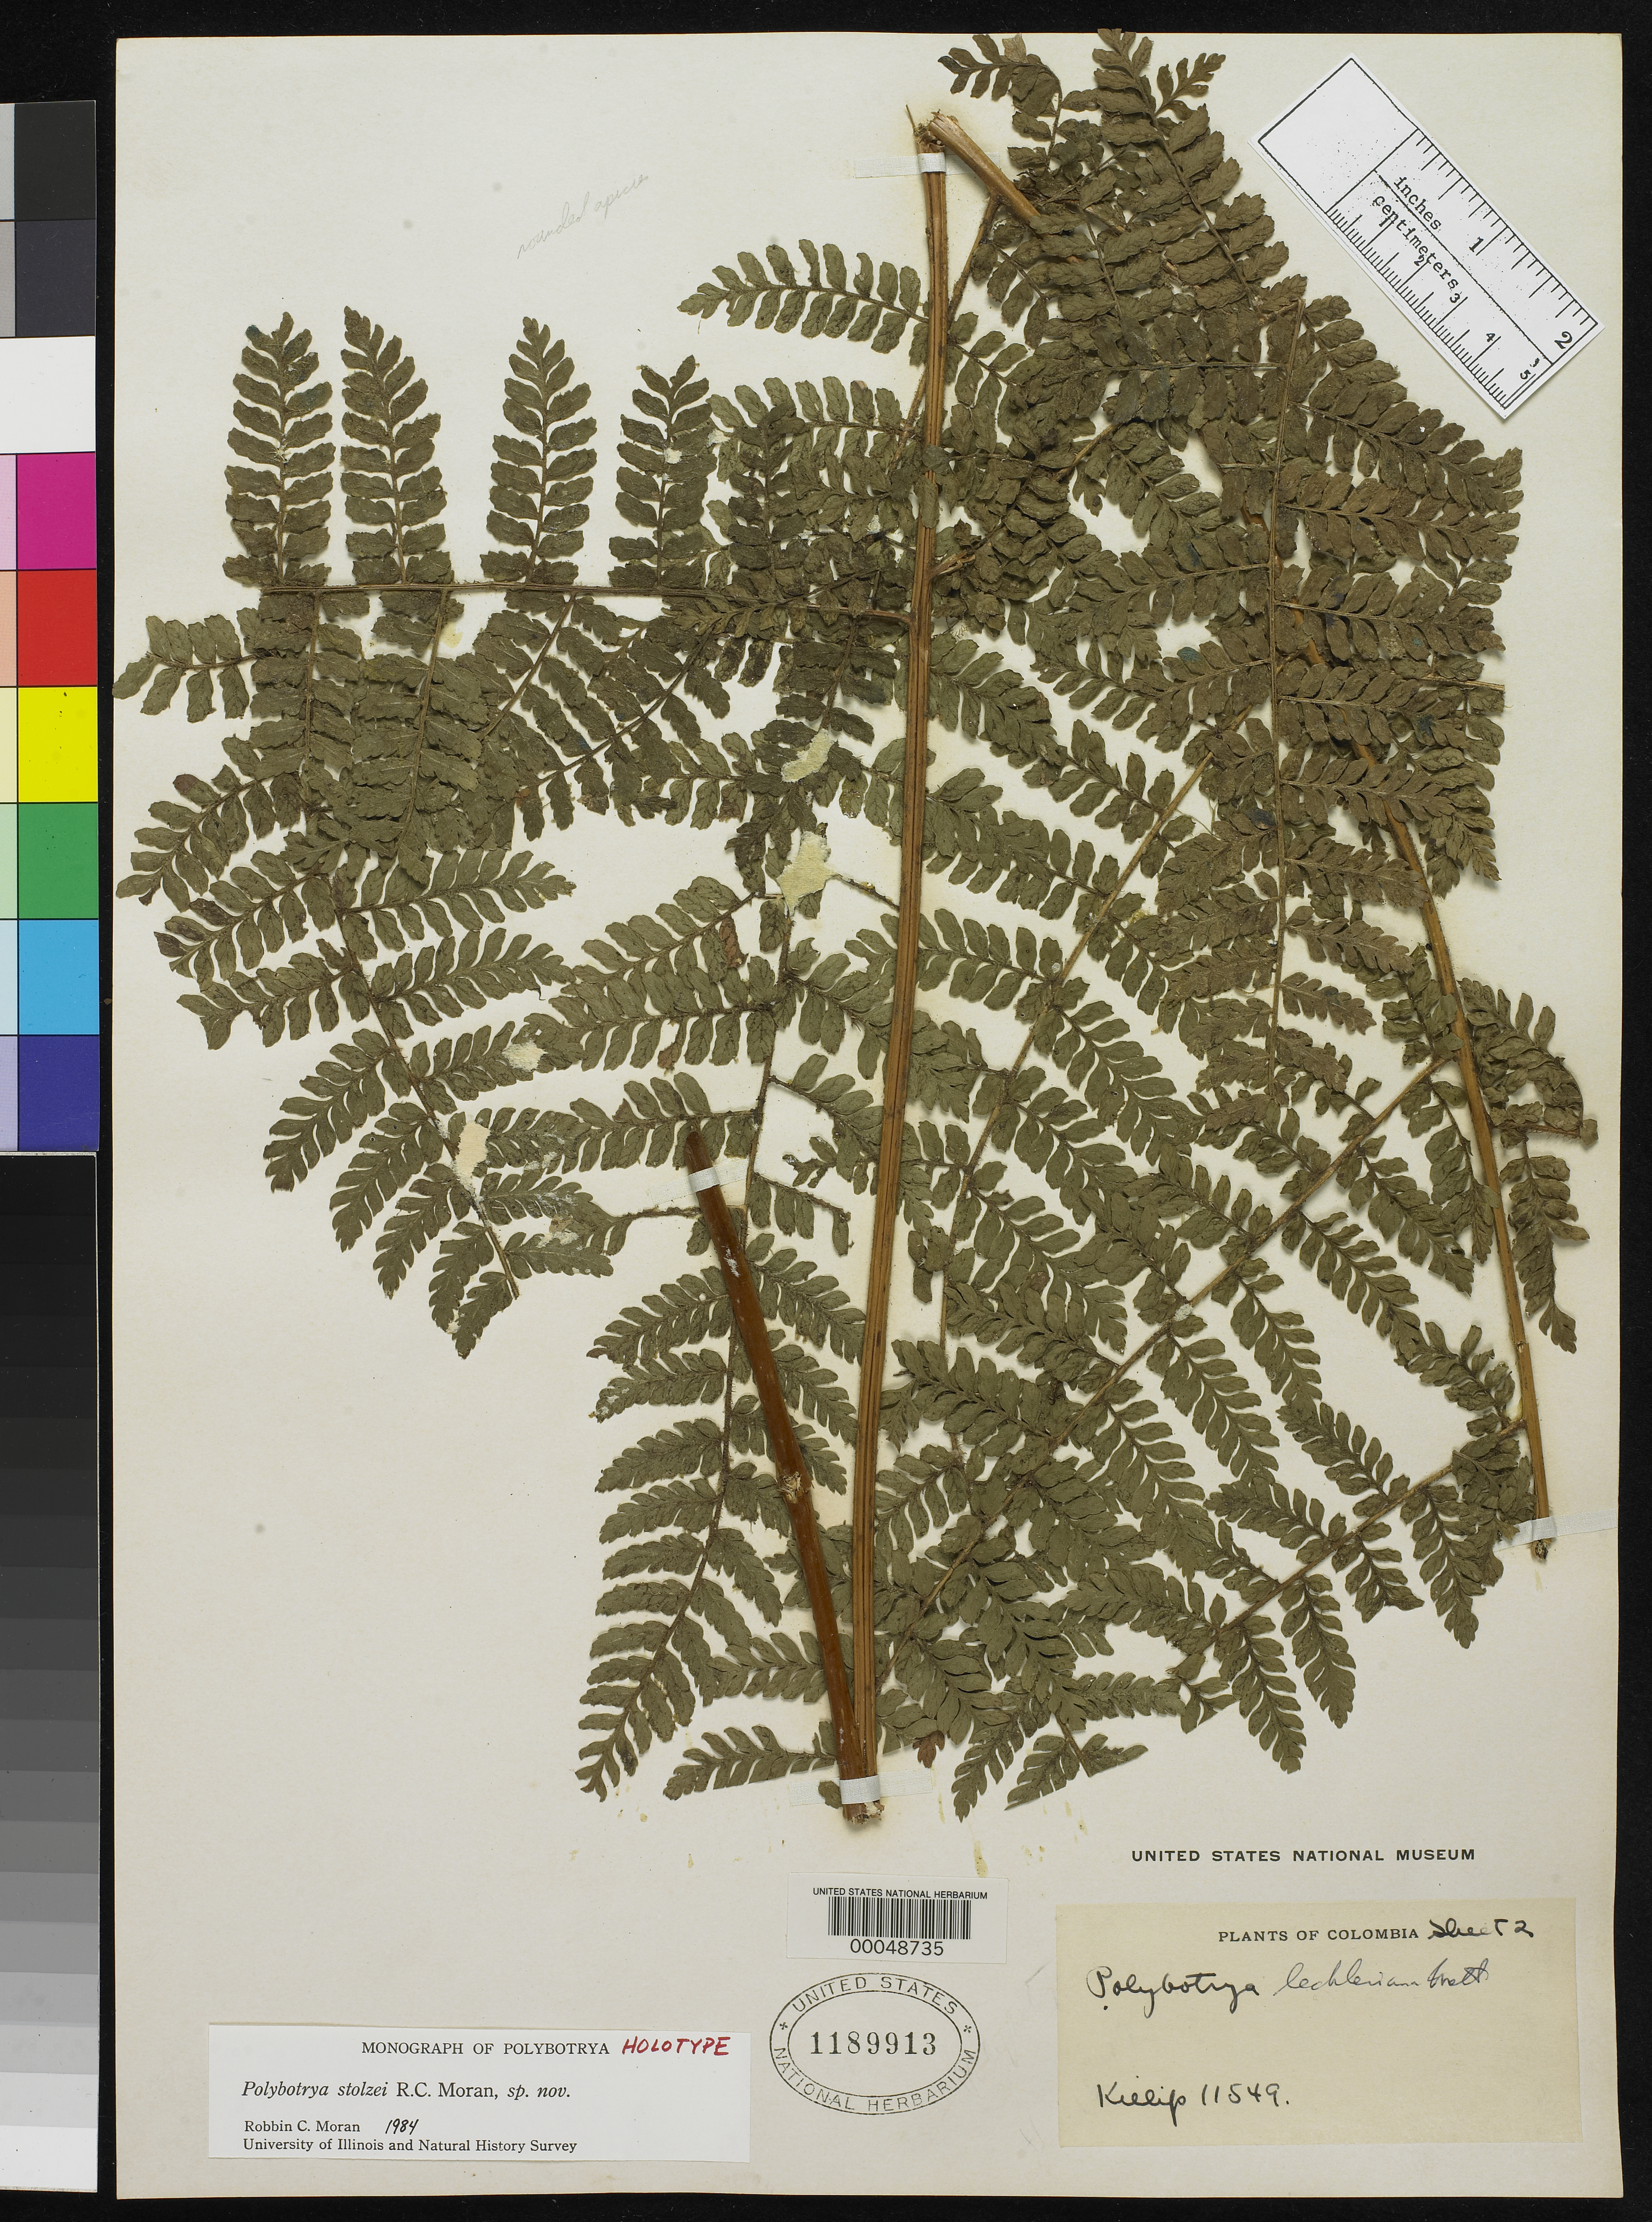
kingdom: Plantae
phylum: Tracheophyta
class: Polypodiopsida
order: Polypodiales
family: Dryopteridaceae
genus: Polybotrya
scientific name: Polybotrya stolzei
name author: R.C. Moran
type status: Holotype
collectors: E. P. Killip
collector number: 11549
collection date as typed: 22 Sep 1922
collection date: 1922-09-22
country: Colombia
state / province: Valle del Cauca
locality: Santa Rosa, along Rio Caballete.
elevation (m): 200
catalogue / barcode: US 1189913